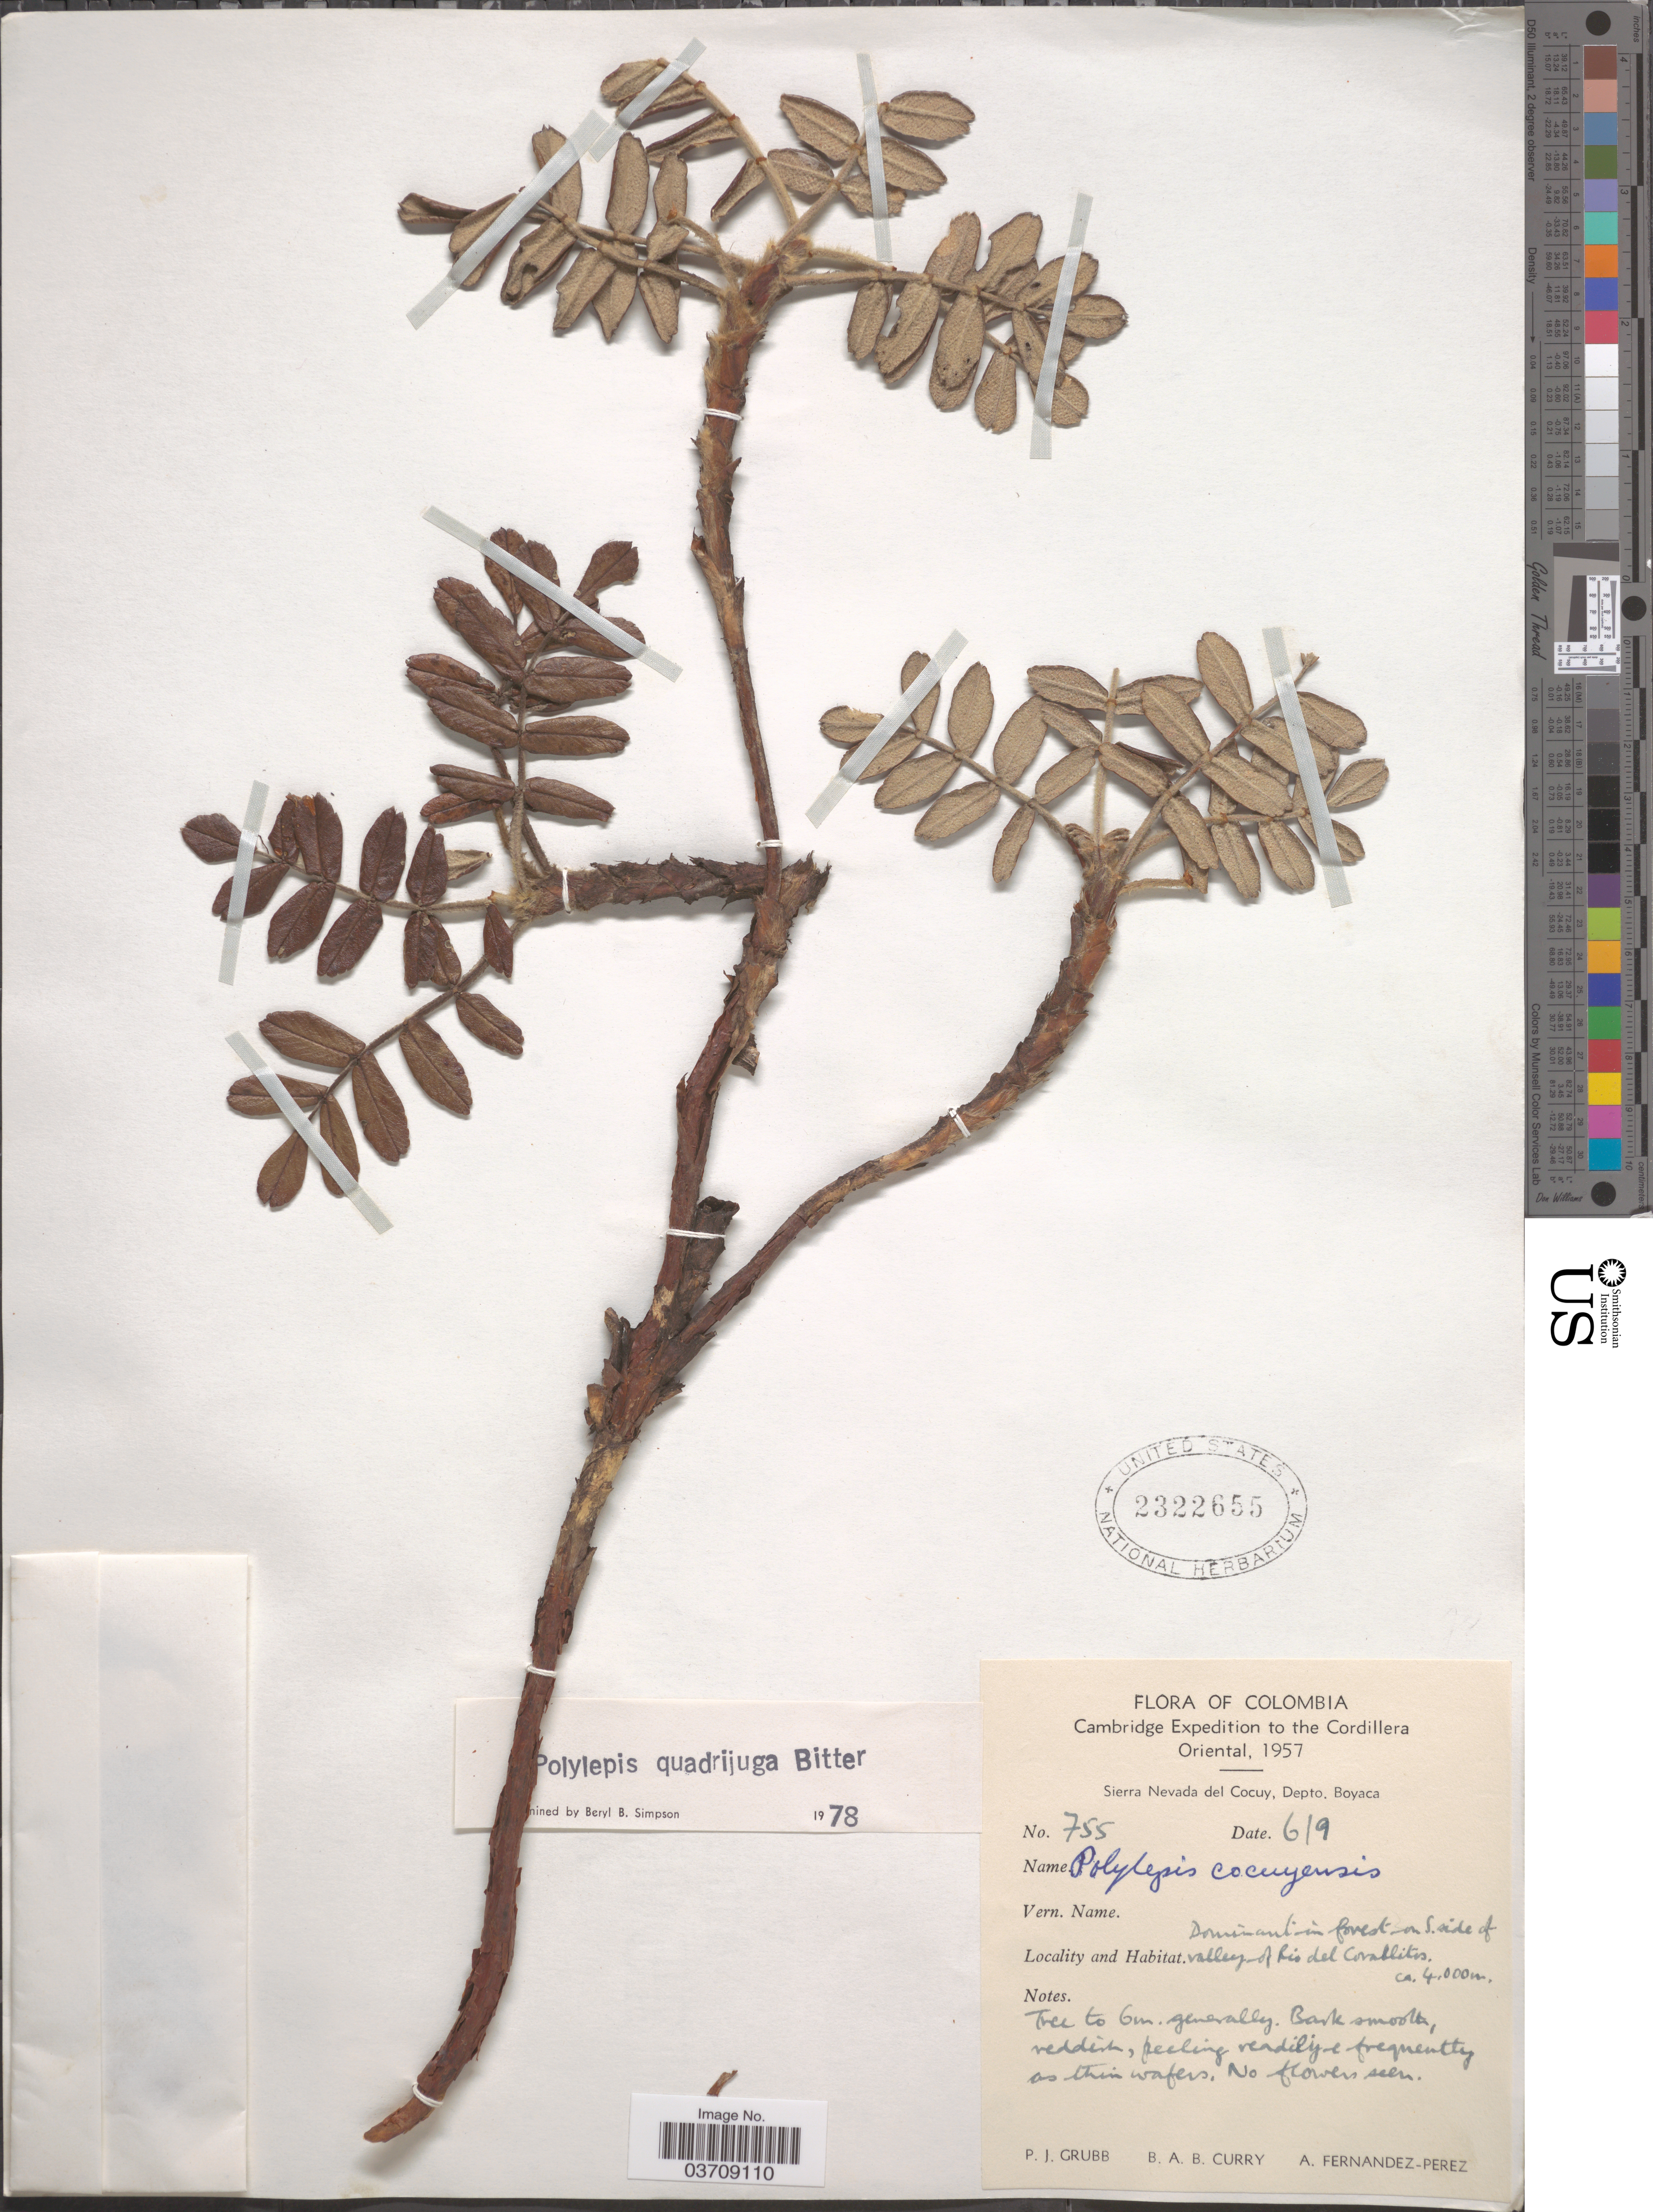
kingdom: Plantae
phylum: Tracheophyta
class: Magnoliopsida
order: Rosales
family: Rosaceae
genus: Polylepis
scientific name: Polylepis quadrijuga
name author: Bitter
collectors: P. J. Grubb, B. A. B. Curry & A. Fernández-Pérez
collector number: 755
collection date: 1957-09-06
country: Colombia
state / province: Boyacá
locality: The Cordillera Oriental. Sierra Nevada del Cocuy, Depto. Boyaca. On S. side of valley of Rio del Corallitos.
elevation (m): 4000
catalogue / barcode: US 2322655